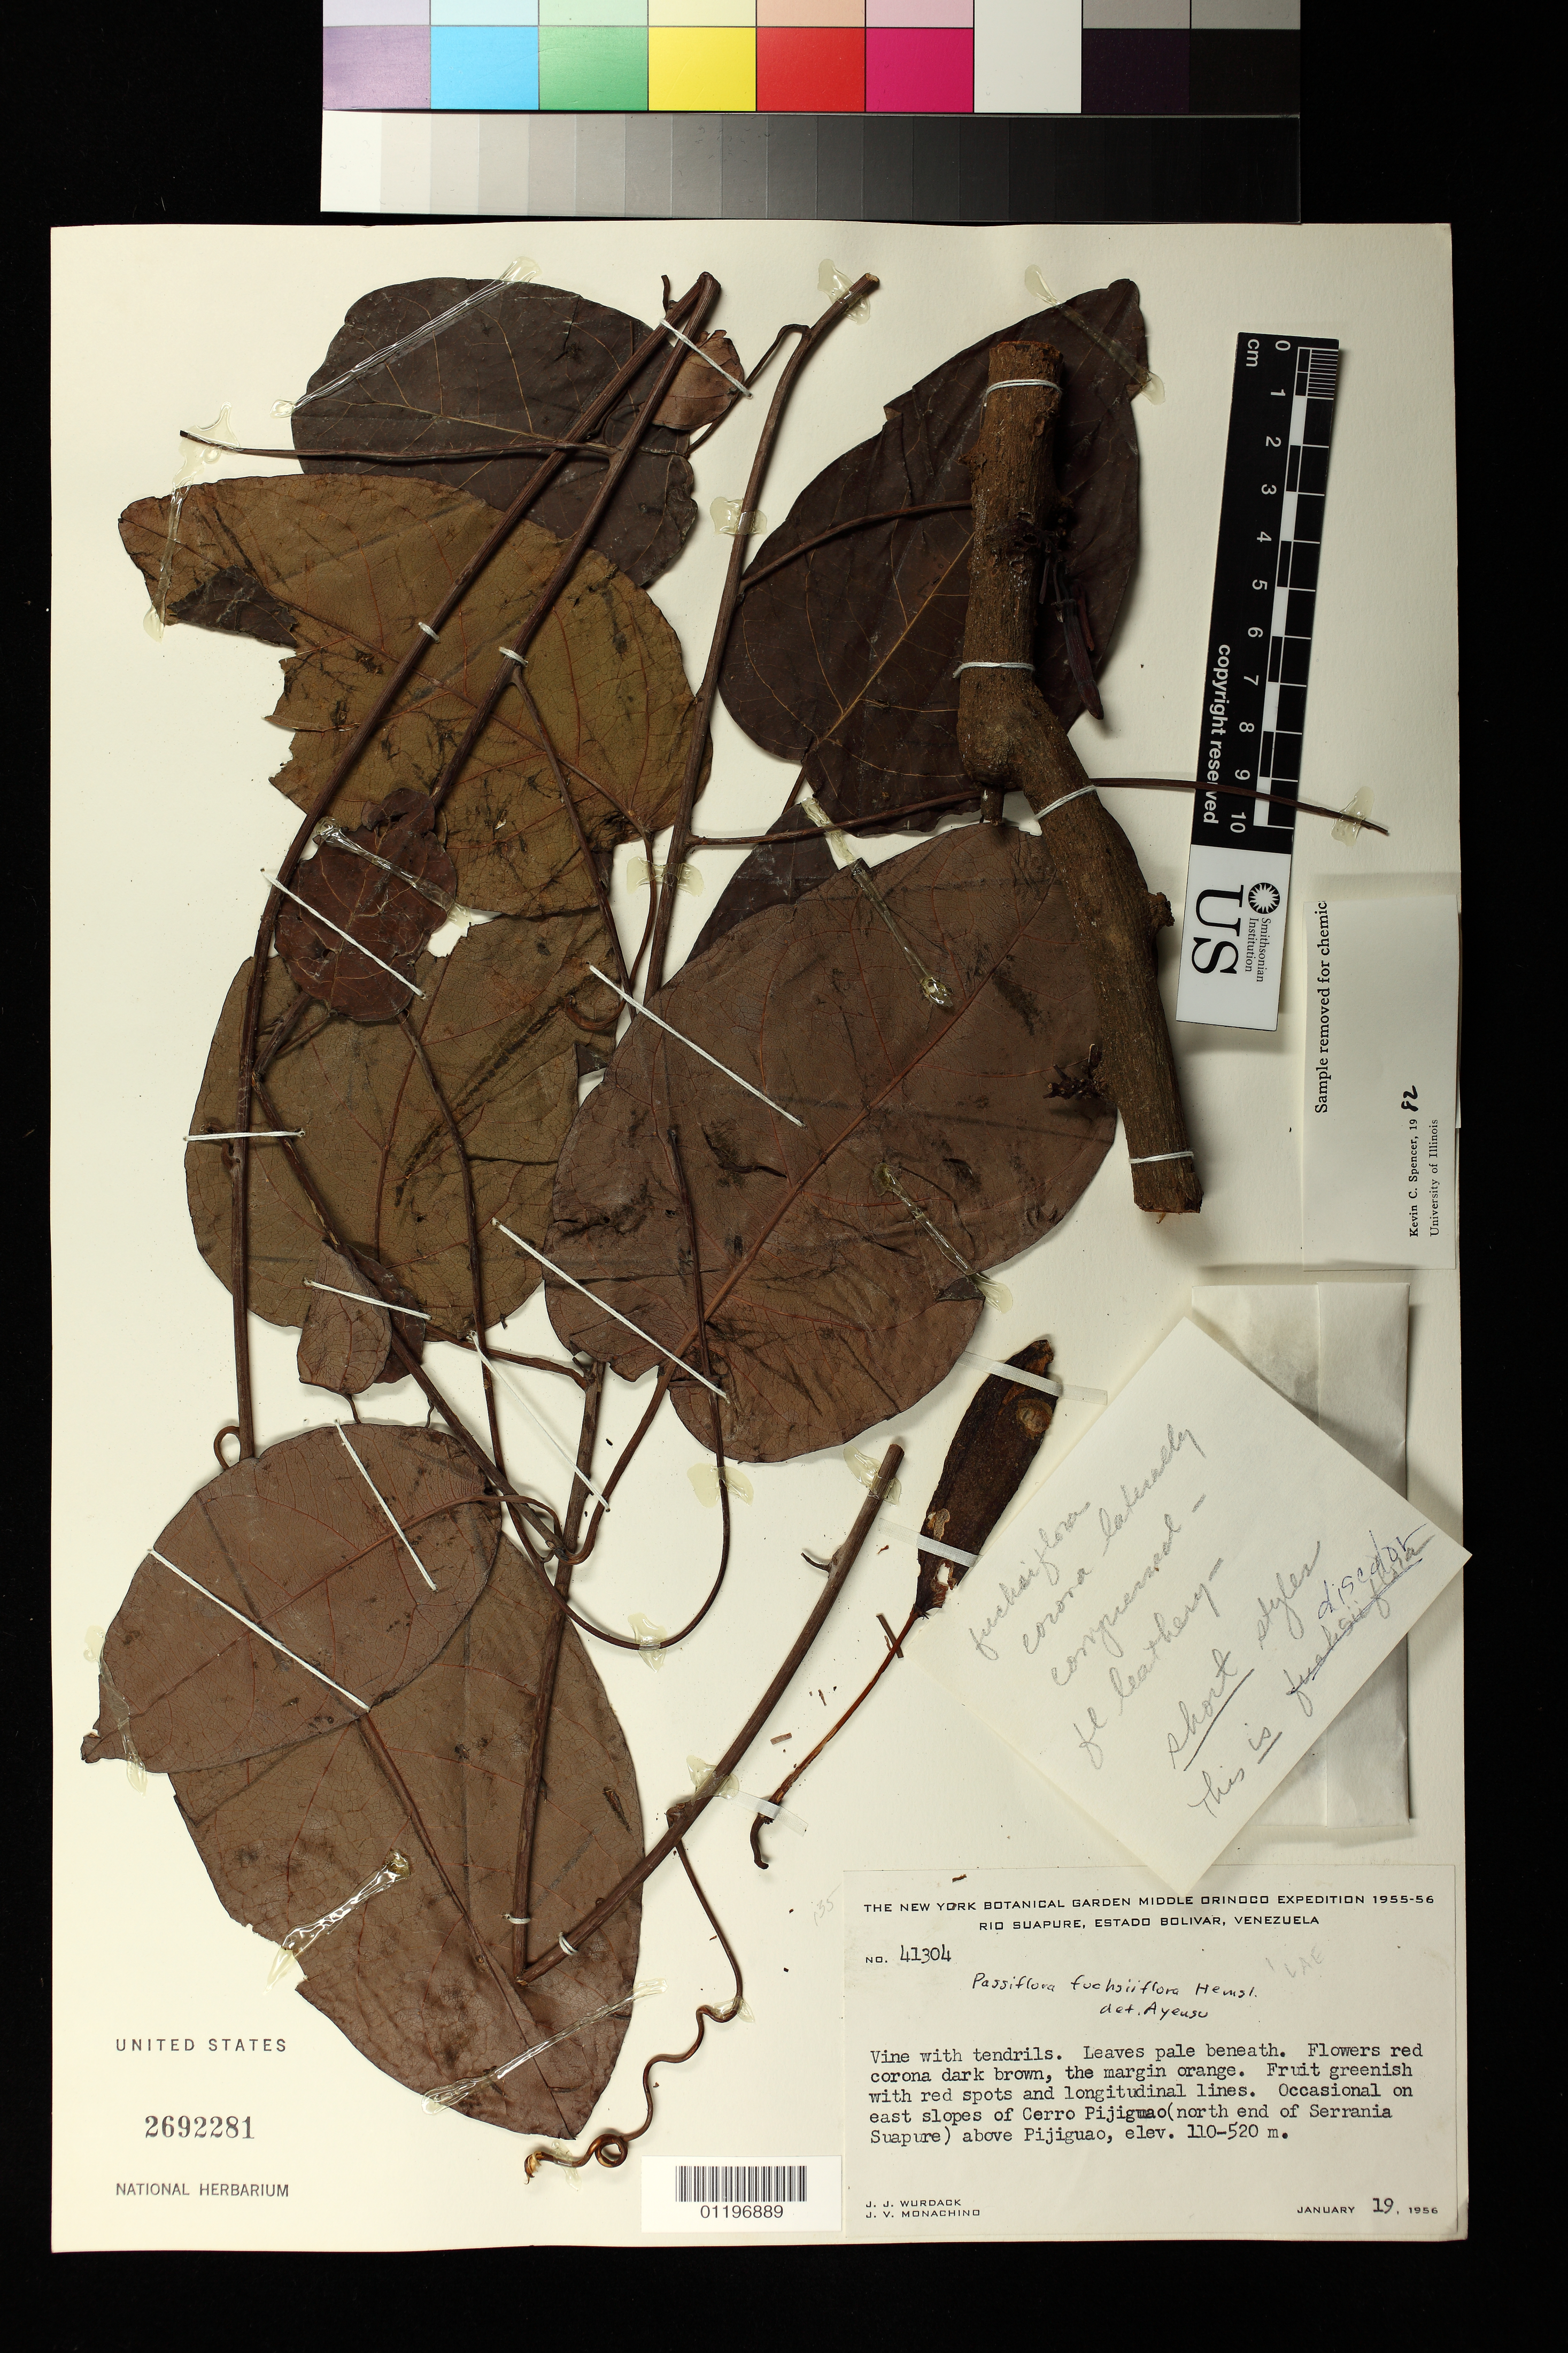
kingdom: Plantae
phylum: Tracheophyta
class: Magnoliopsida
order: Malpighiales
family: Passifloraceae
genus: Passiflora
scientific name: Passiflora fuchsiiflora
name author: Hemsl.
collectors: J. J. Wurdack & J. V. Monachino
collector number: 41304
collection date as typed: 19 Jan 1956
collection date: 1956-01-19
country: Venezuela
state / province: Bolivar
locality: Rio Suapure, Estado Bolivar: East slopes of Cerro Pijiguao, north end of Serrania Suapure above Pijiguao.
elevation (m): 110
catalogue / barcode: US 2692281